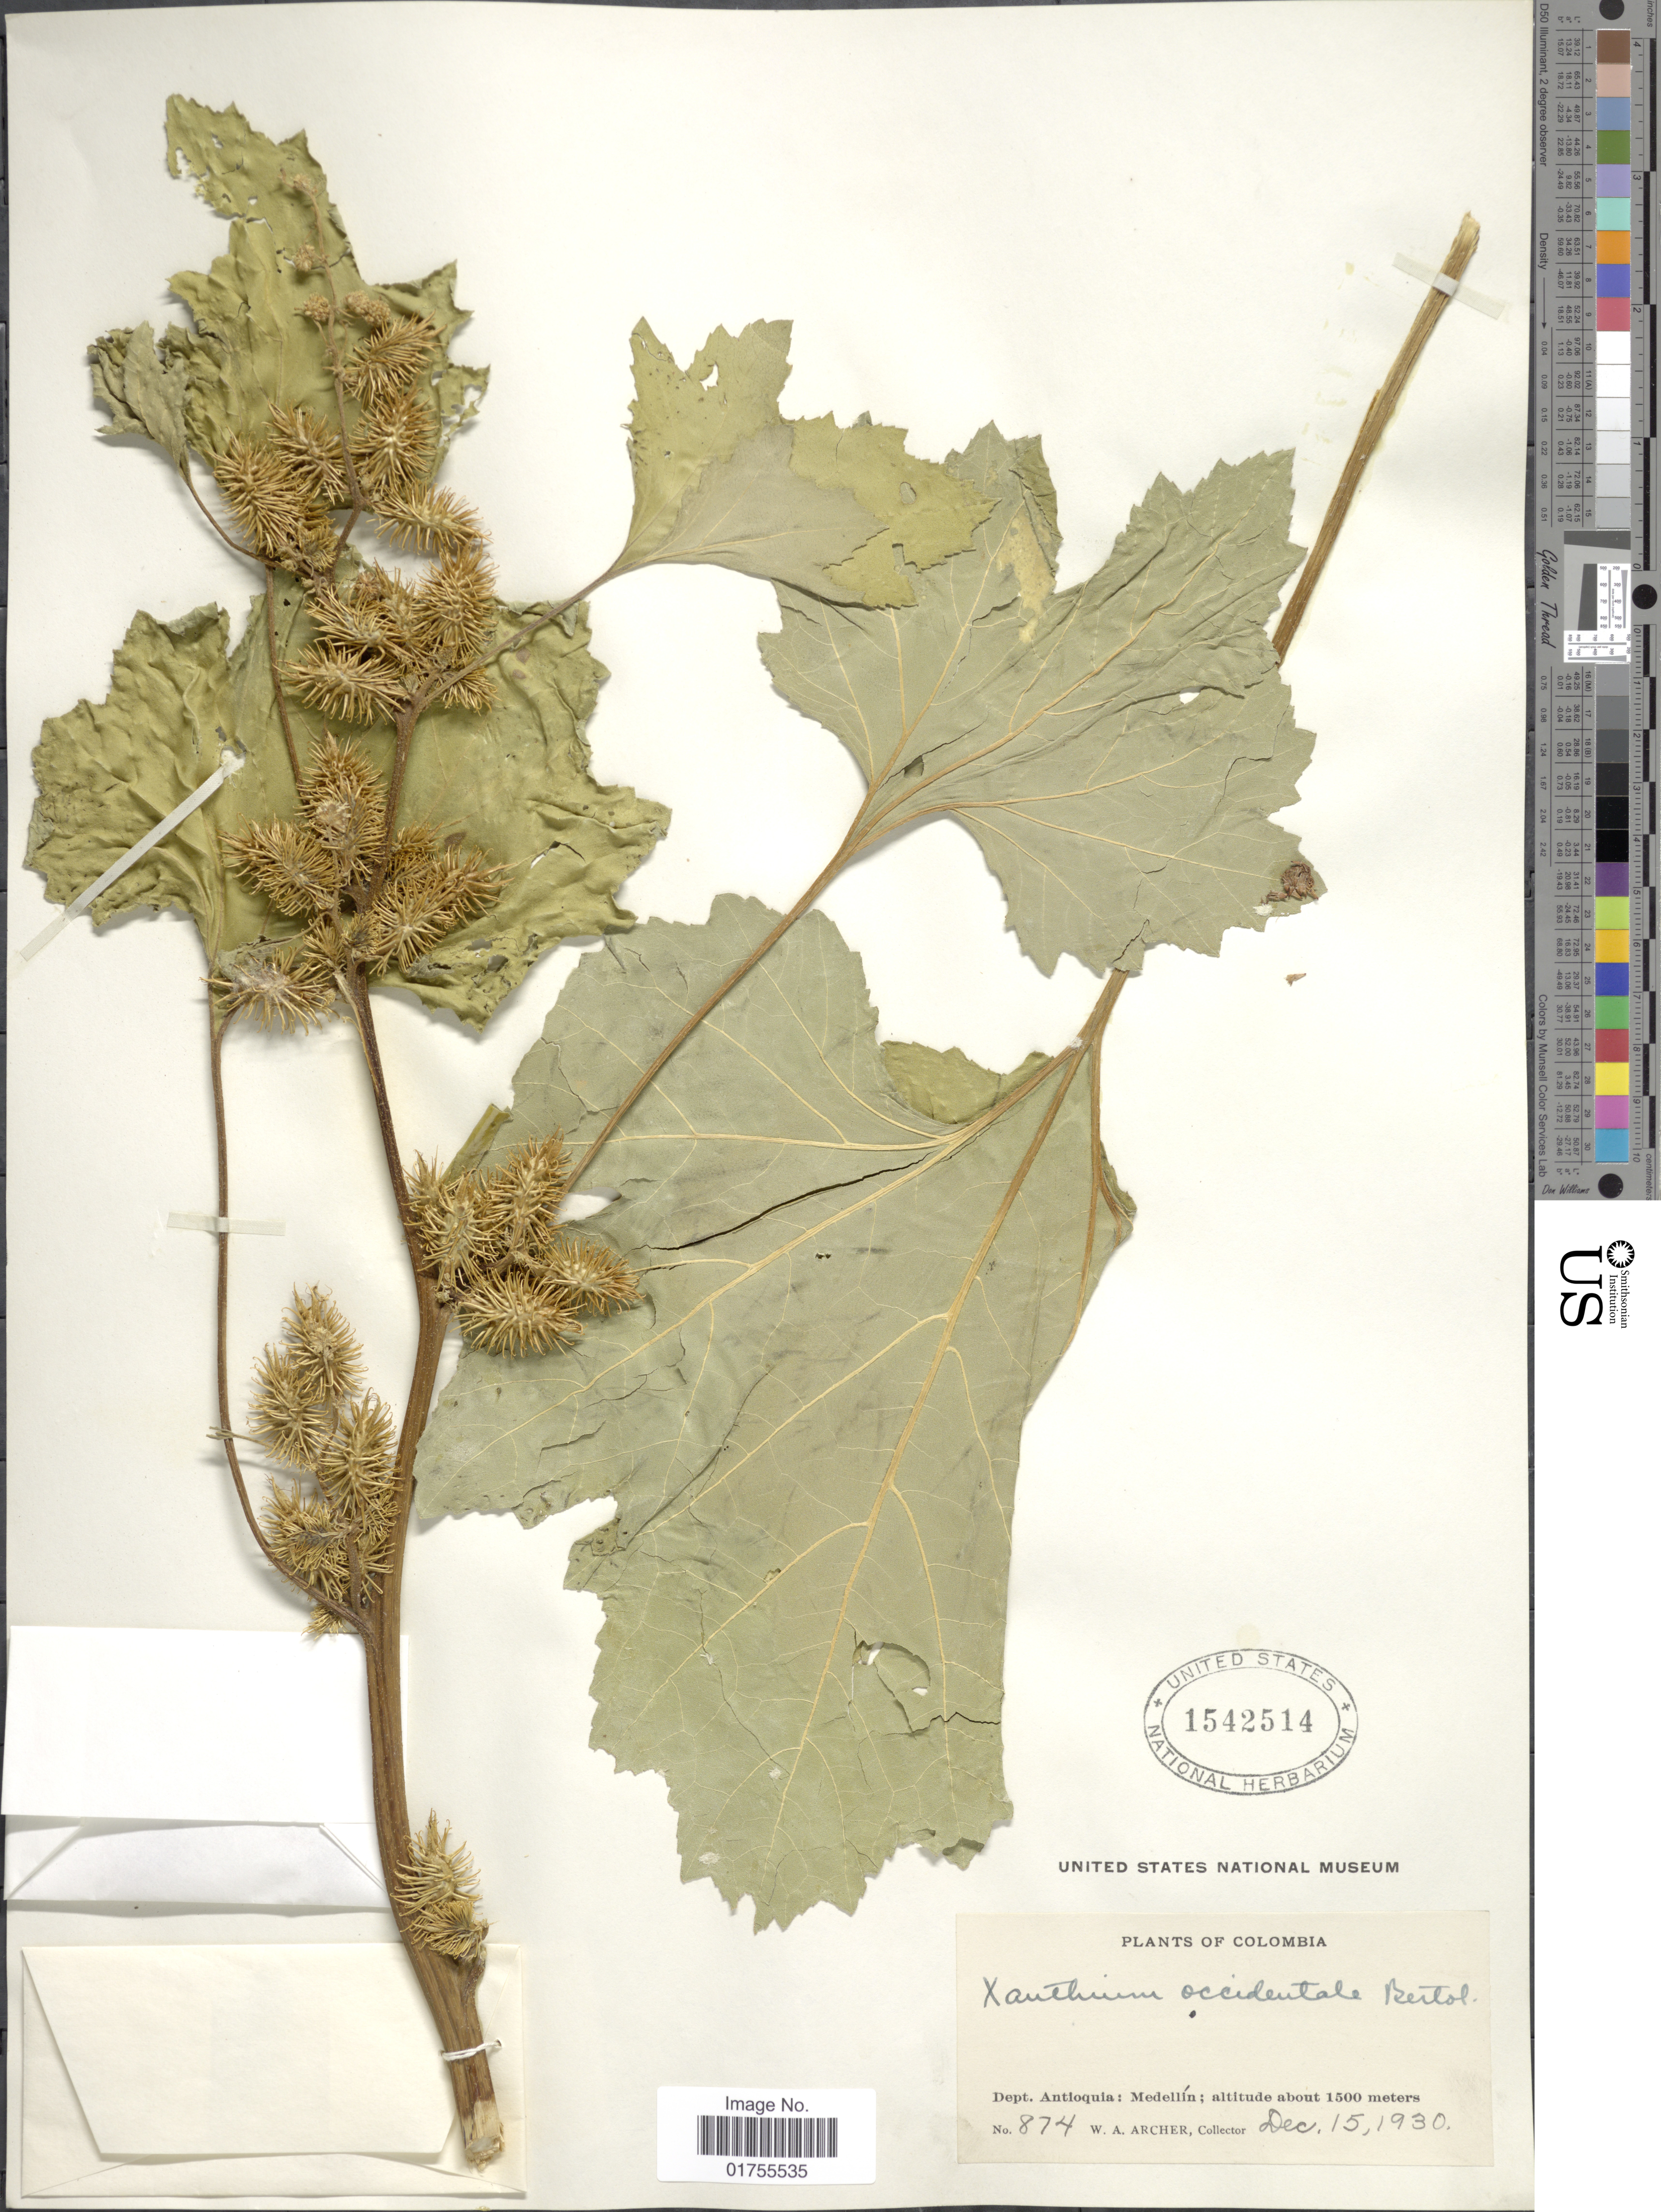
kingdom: Plantae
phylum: Tracheophyta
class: Magnoliopsida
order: Asterales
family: Asteraceae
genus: Xanthium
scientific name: Xanthium occidentale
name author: Bertol.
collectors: W. A. Archer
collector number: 874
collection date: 1930-12-15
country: Colombia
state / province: Antioquia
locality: Dept. Antioquia: Medellin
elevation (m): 1500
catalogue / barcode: US 1542514